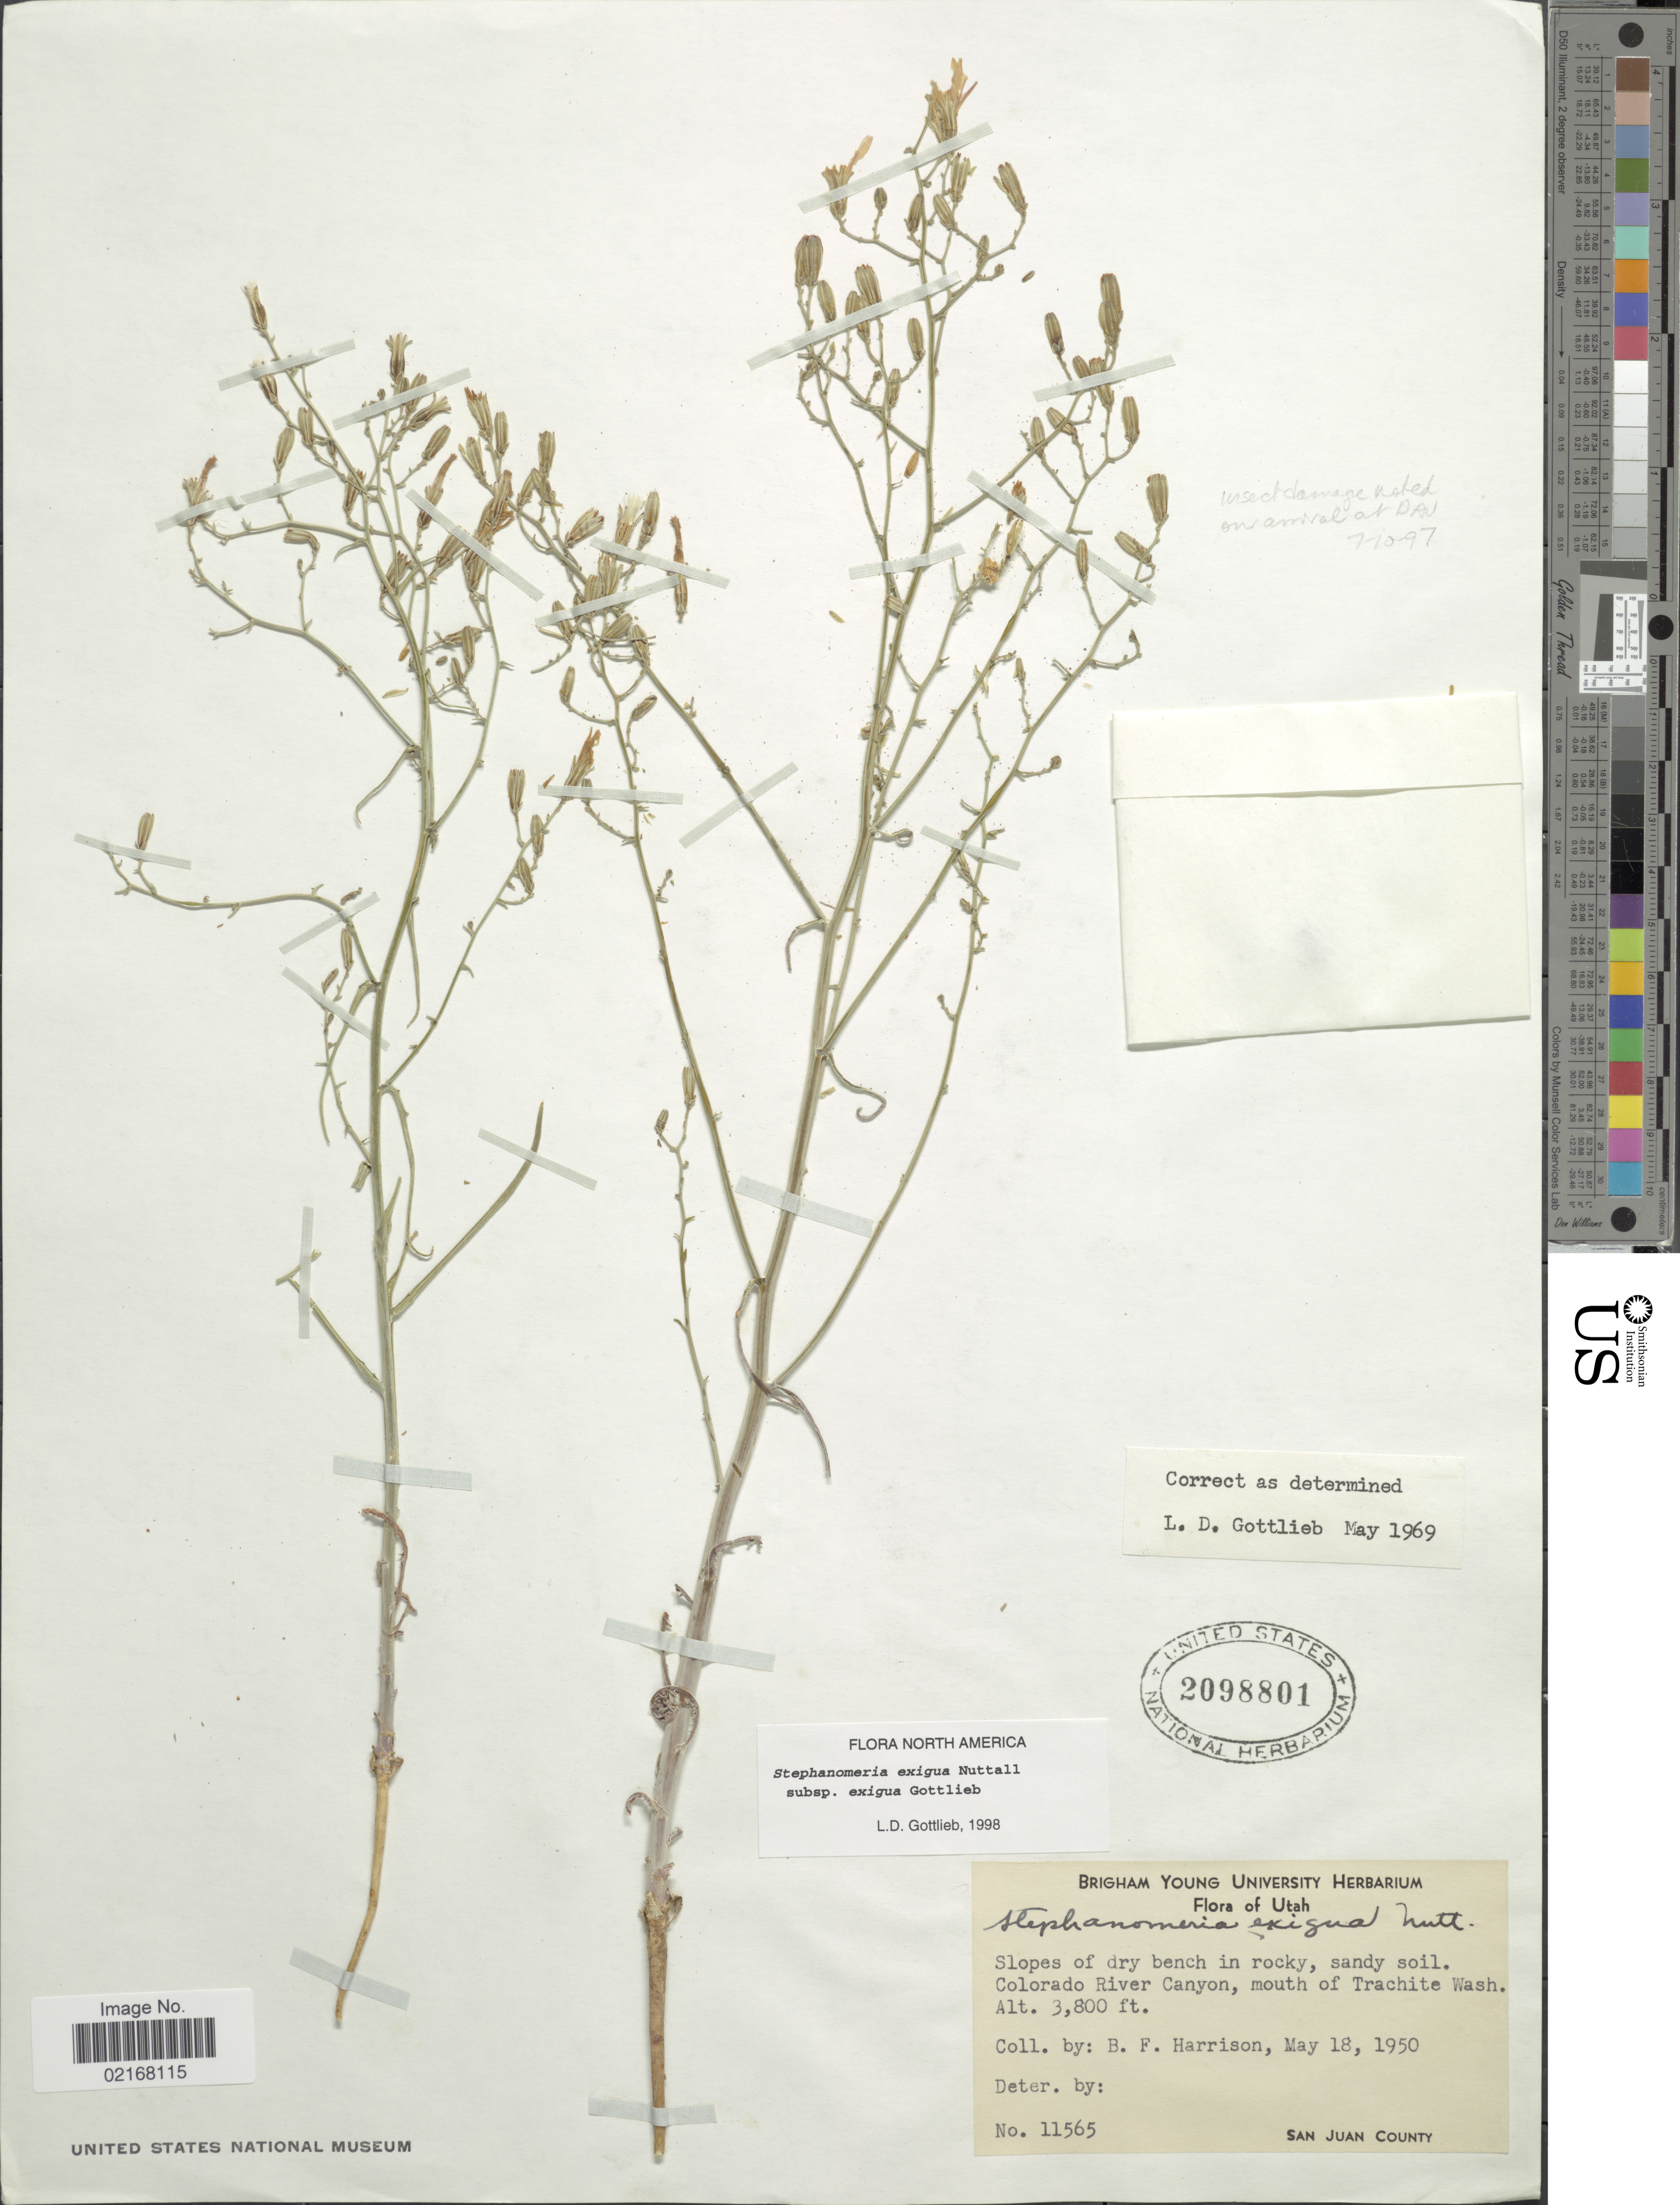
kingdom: Plantae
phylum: Tracheophyta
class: Magnoliopsida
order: Asterales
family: Asteraceae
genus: Stephanomeria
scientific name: Stephanomeria exigua subsp. exigua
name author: Nutt.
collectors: B. F. Harrison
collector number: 11565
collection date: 1950-05-18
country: United States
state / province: Utah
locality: Slopes of dry bench in rocky, sandy soil. Colorado River Canyon, mouth of Trachite Wash. San Juan County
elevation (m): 1158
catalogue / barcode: US 2098801